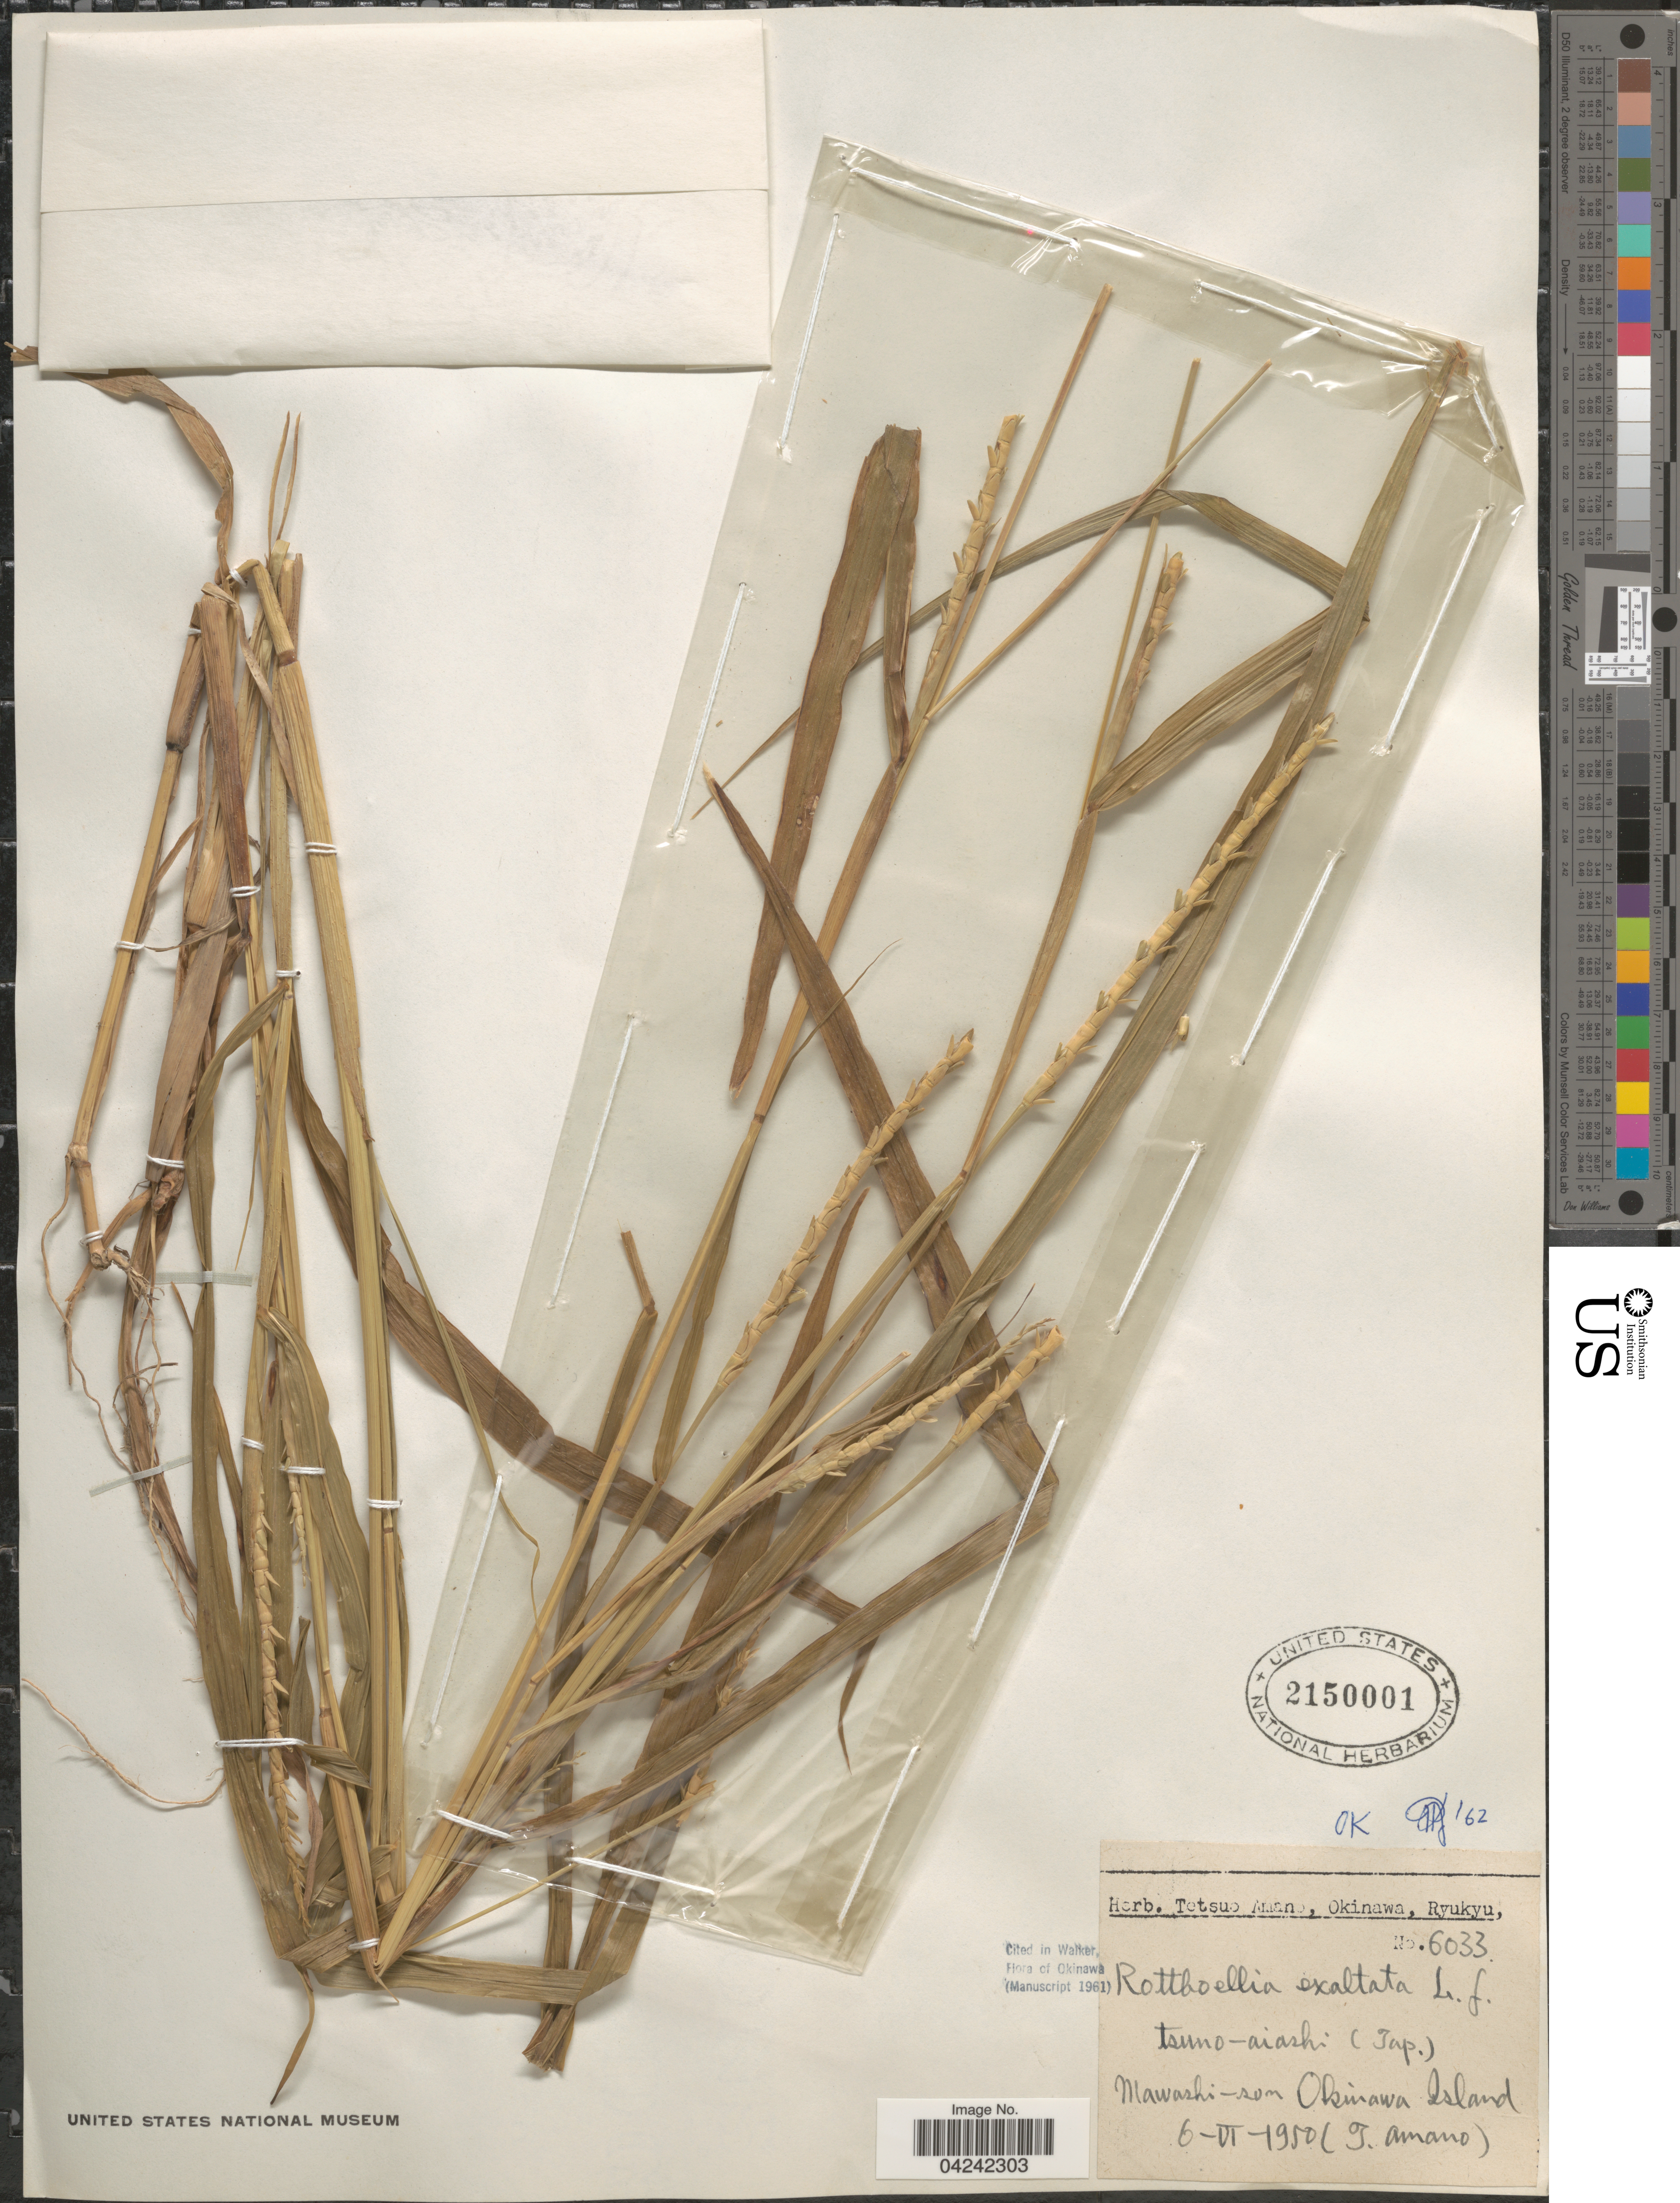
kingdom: Plantae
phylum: Tracheophyta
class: Liliopsida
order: Poales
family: Poaceae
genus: Rottboellia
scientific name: Rottboellia cochinchinensis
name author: (Lour.) Clayton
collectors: T. Amano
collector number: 6033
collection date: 1950-06-06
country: Japan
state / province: Okinawa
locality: Mawashi-son Okinawa Island.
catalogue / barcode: US 2150001